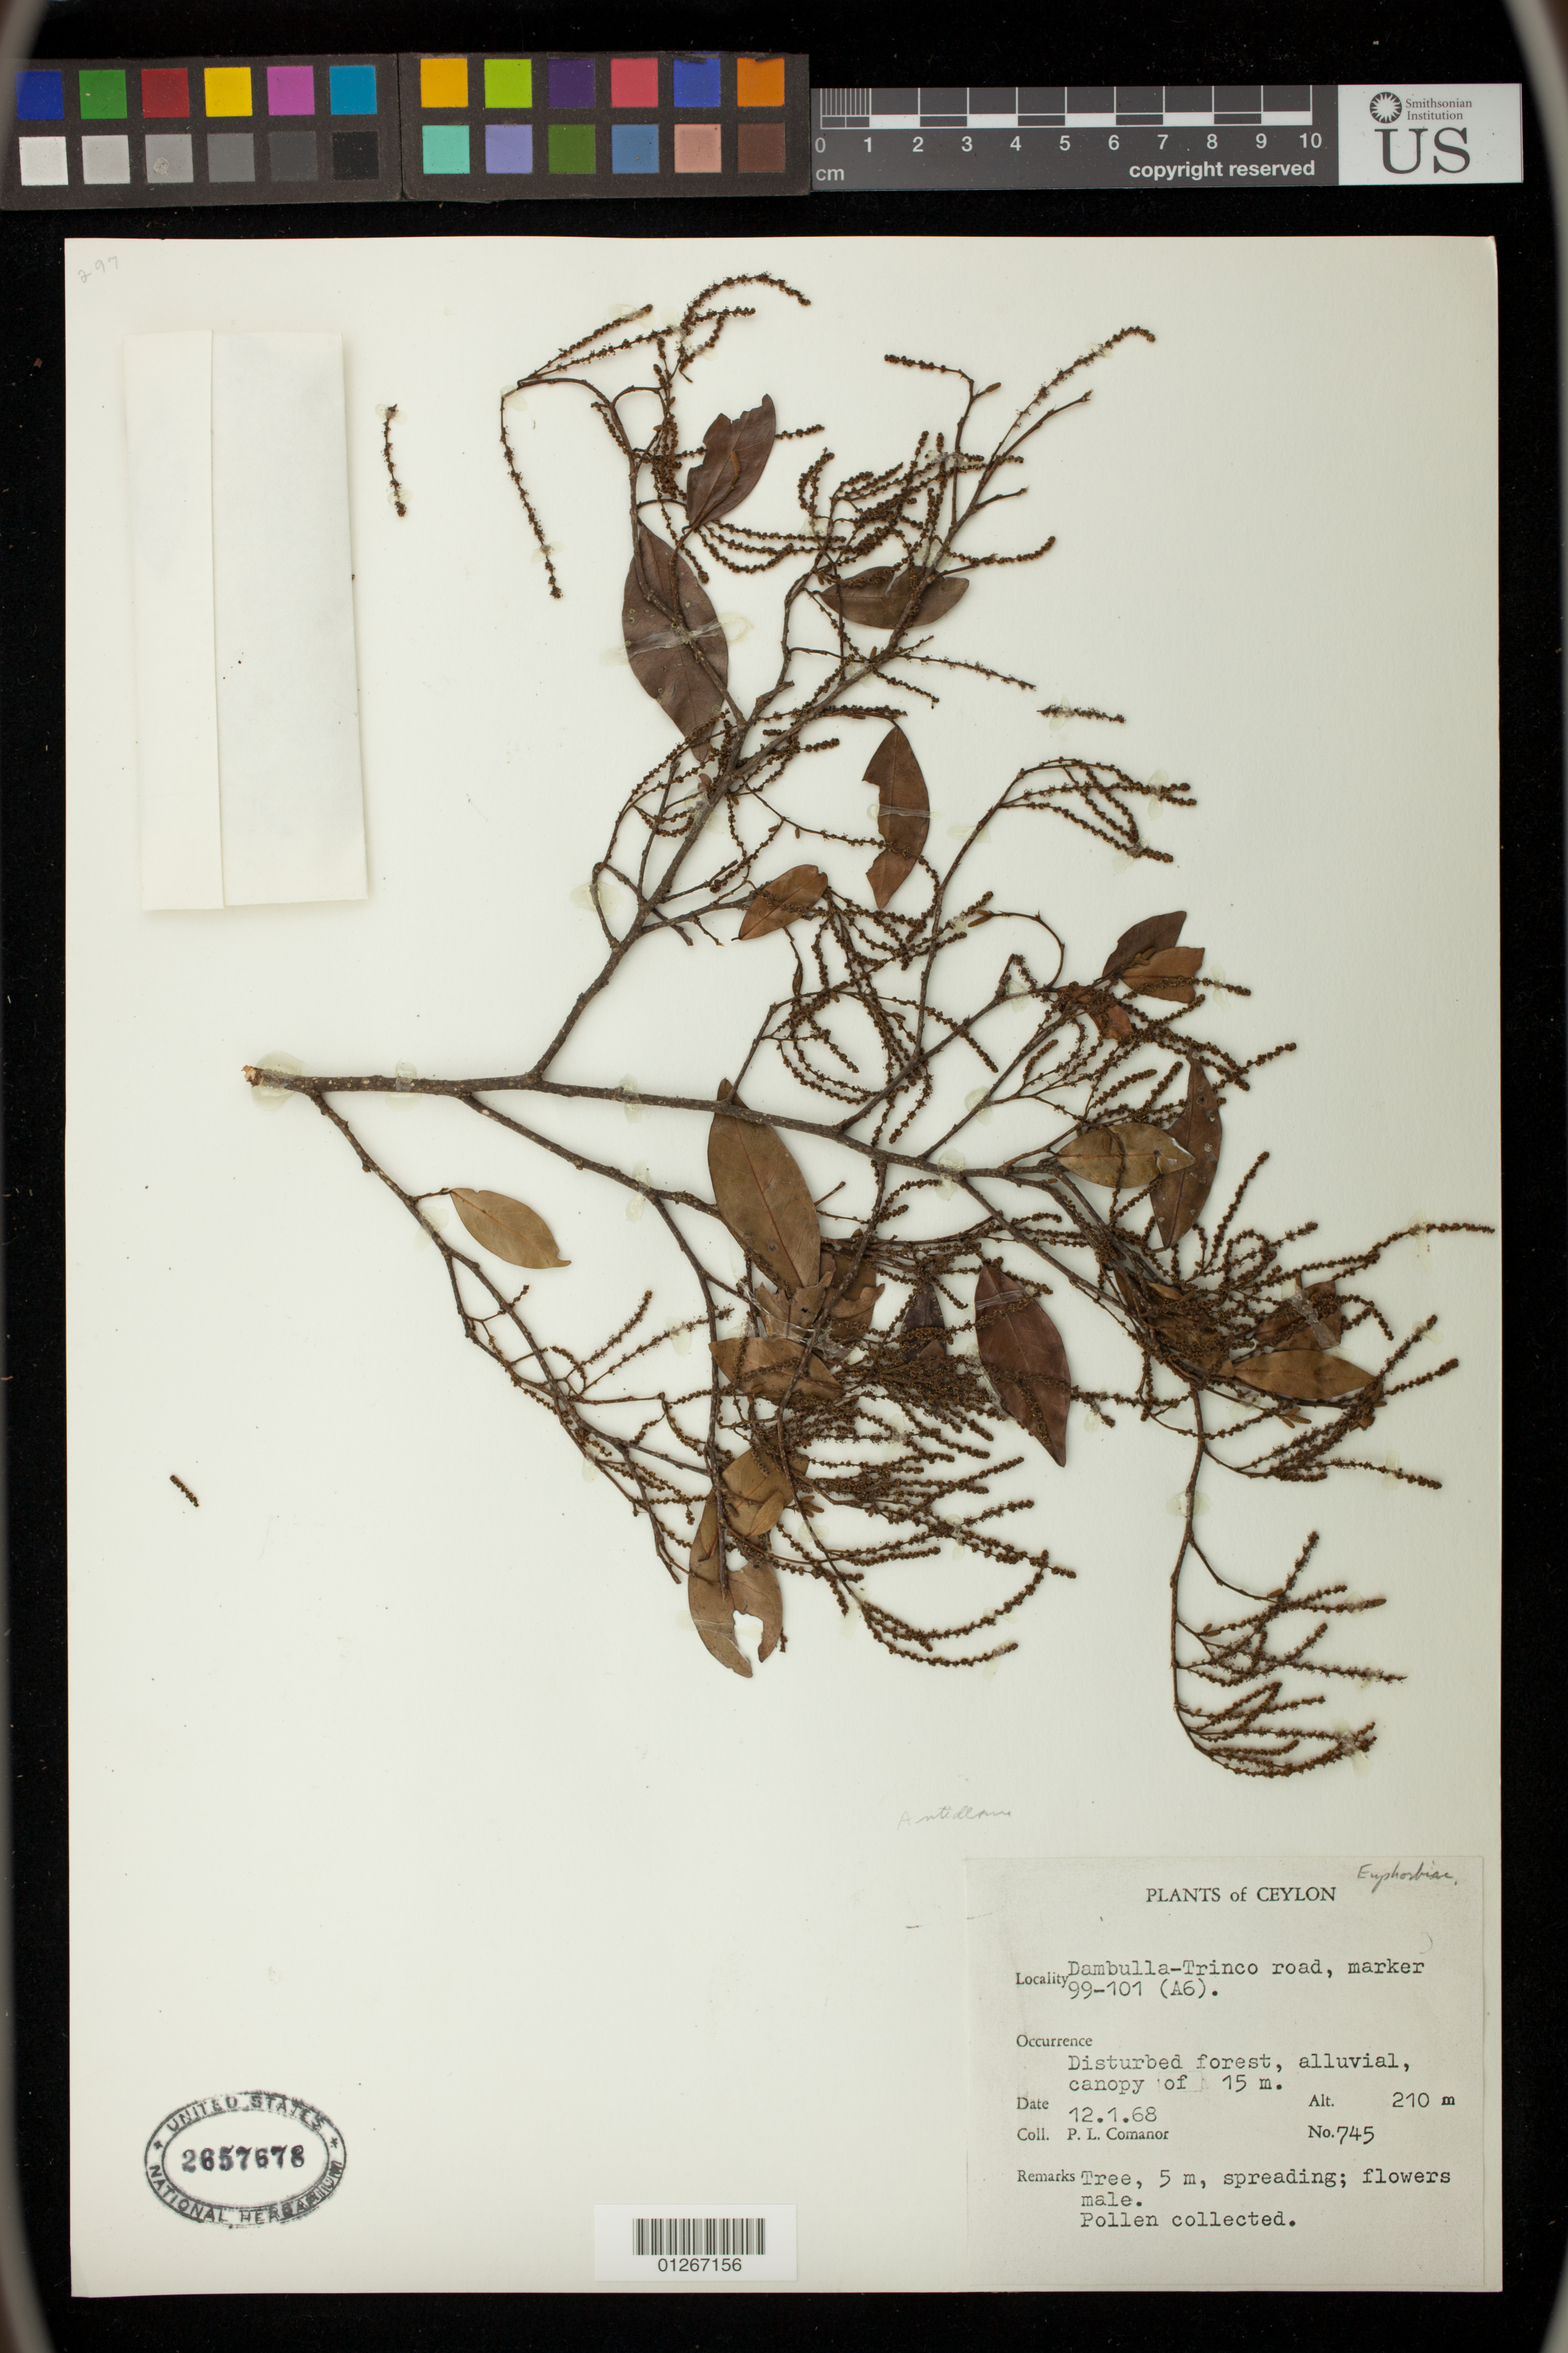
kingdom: Plantae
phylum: Tracheophyta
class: Magnoliopsida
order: Malpighiales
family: Phyllanthaceae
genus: Antidesma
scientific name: Antidesma sp.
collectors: P. Comanor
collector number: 745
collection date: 1968-12-01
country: Sri Lanka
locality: Dambulla-Trinco road, marker 99-101 (A6).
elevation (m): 210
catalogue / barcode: US 2657678